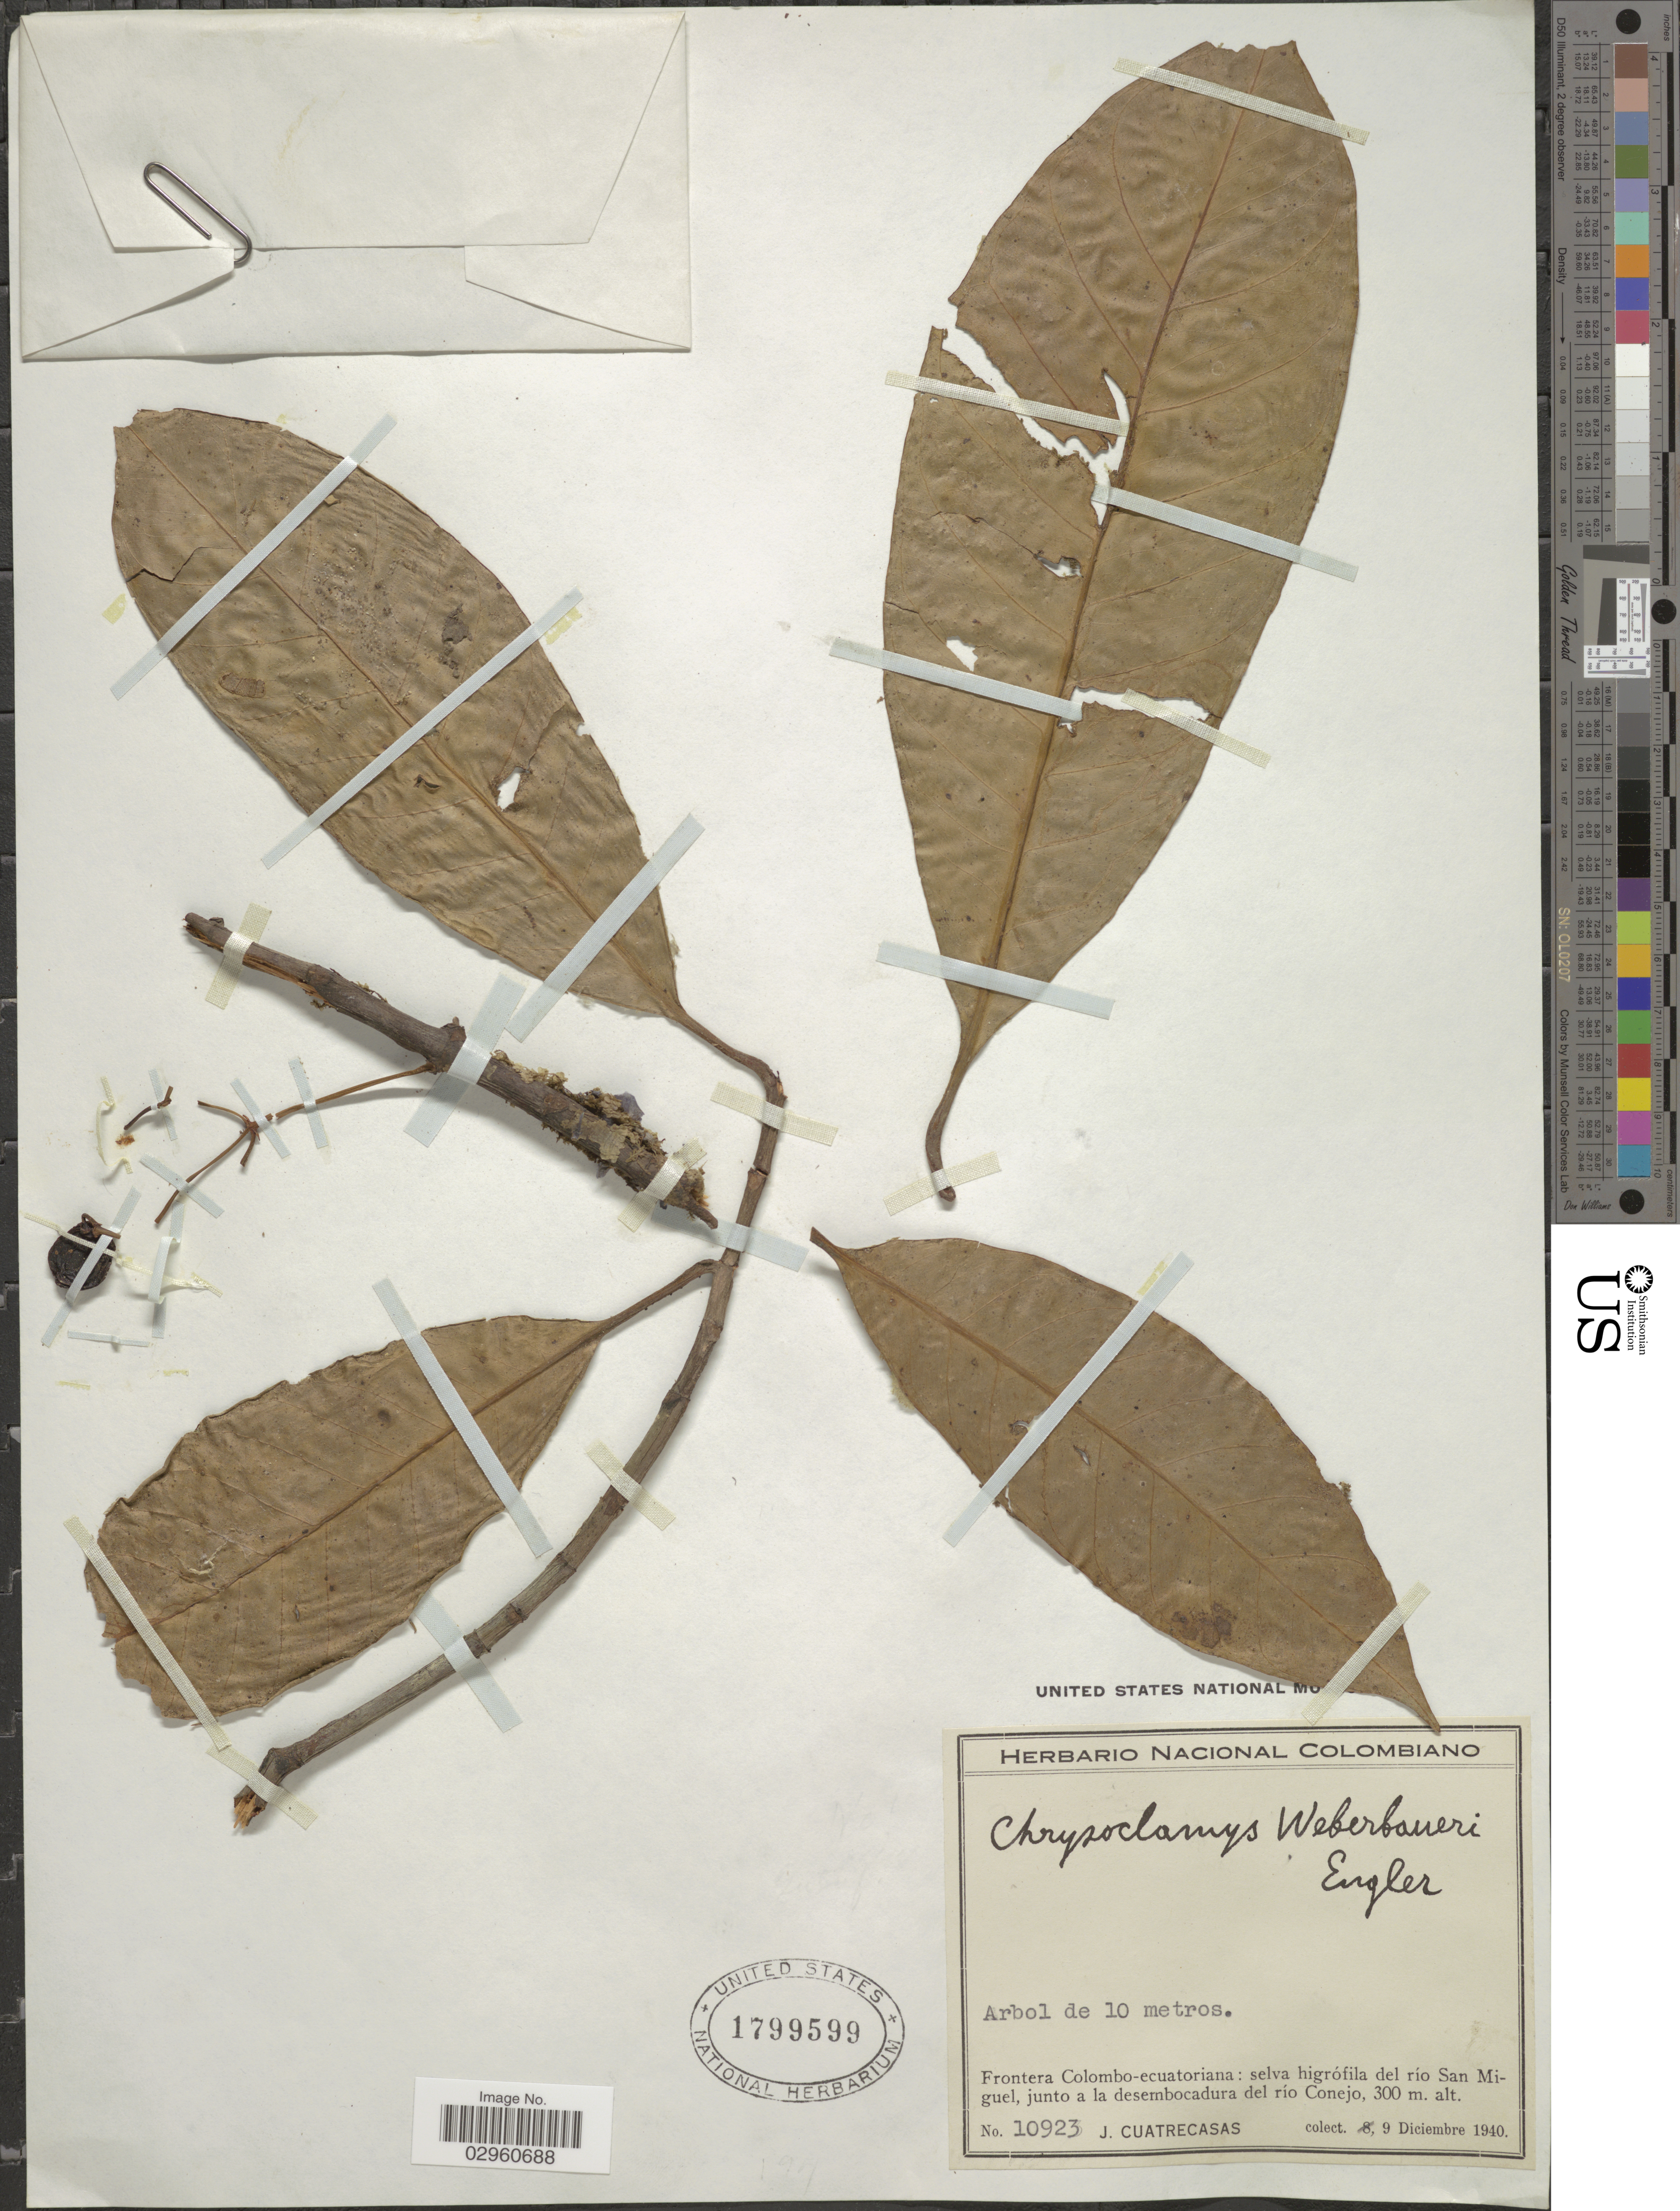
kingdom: Plantae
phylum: Tracheophyta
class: Magnoliopsida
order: Malpighiales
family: Clusiaceae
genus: Chrysochlamys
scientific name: Chrysochlamys weberbaueri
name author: Engl.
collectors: J. Cuatrecasas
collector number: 10923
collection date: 1940-12-09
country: Colombia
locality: Frontera Colombo-ecuatoriana: selva higrófila del río San Miguel, junto a la desembocadura del río Conejo.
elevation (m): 300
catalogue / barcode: US 1799599